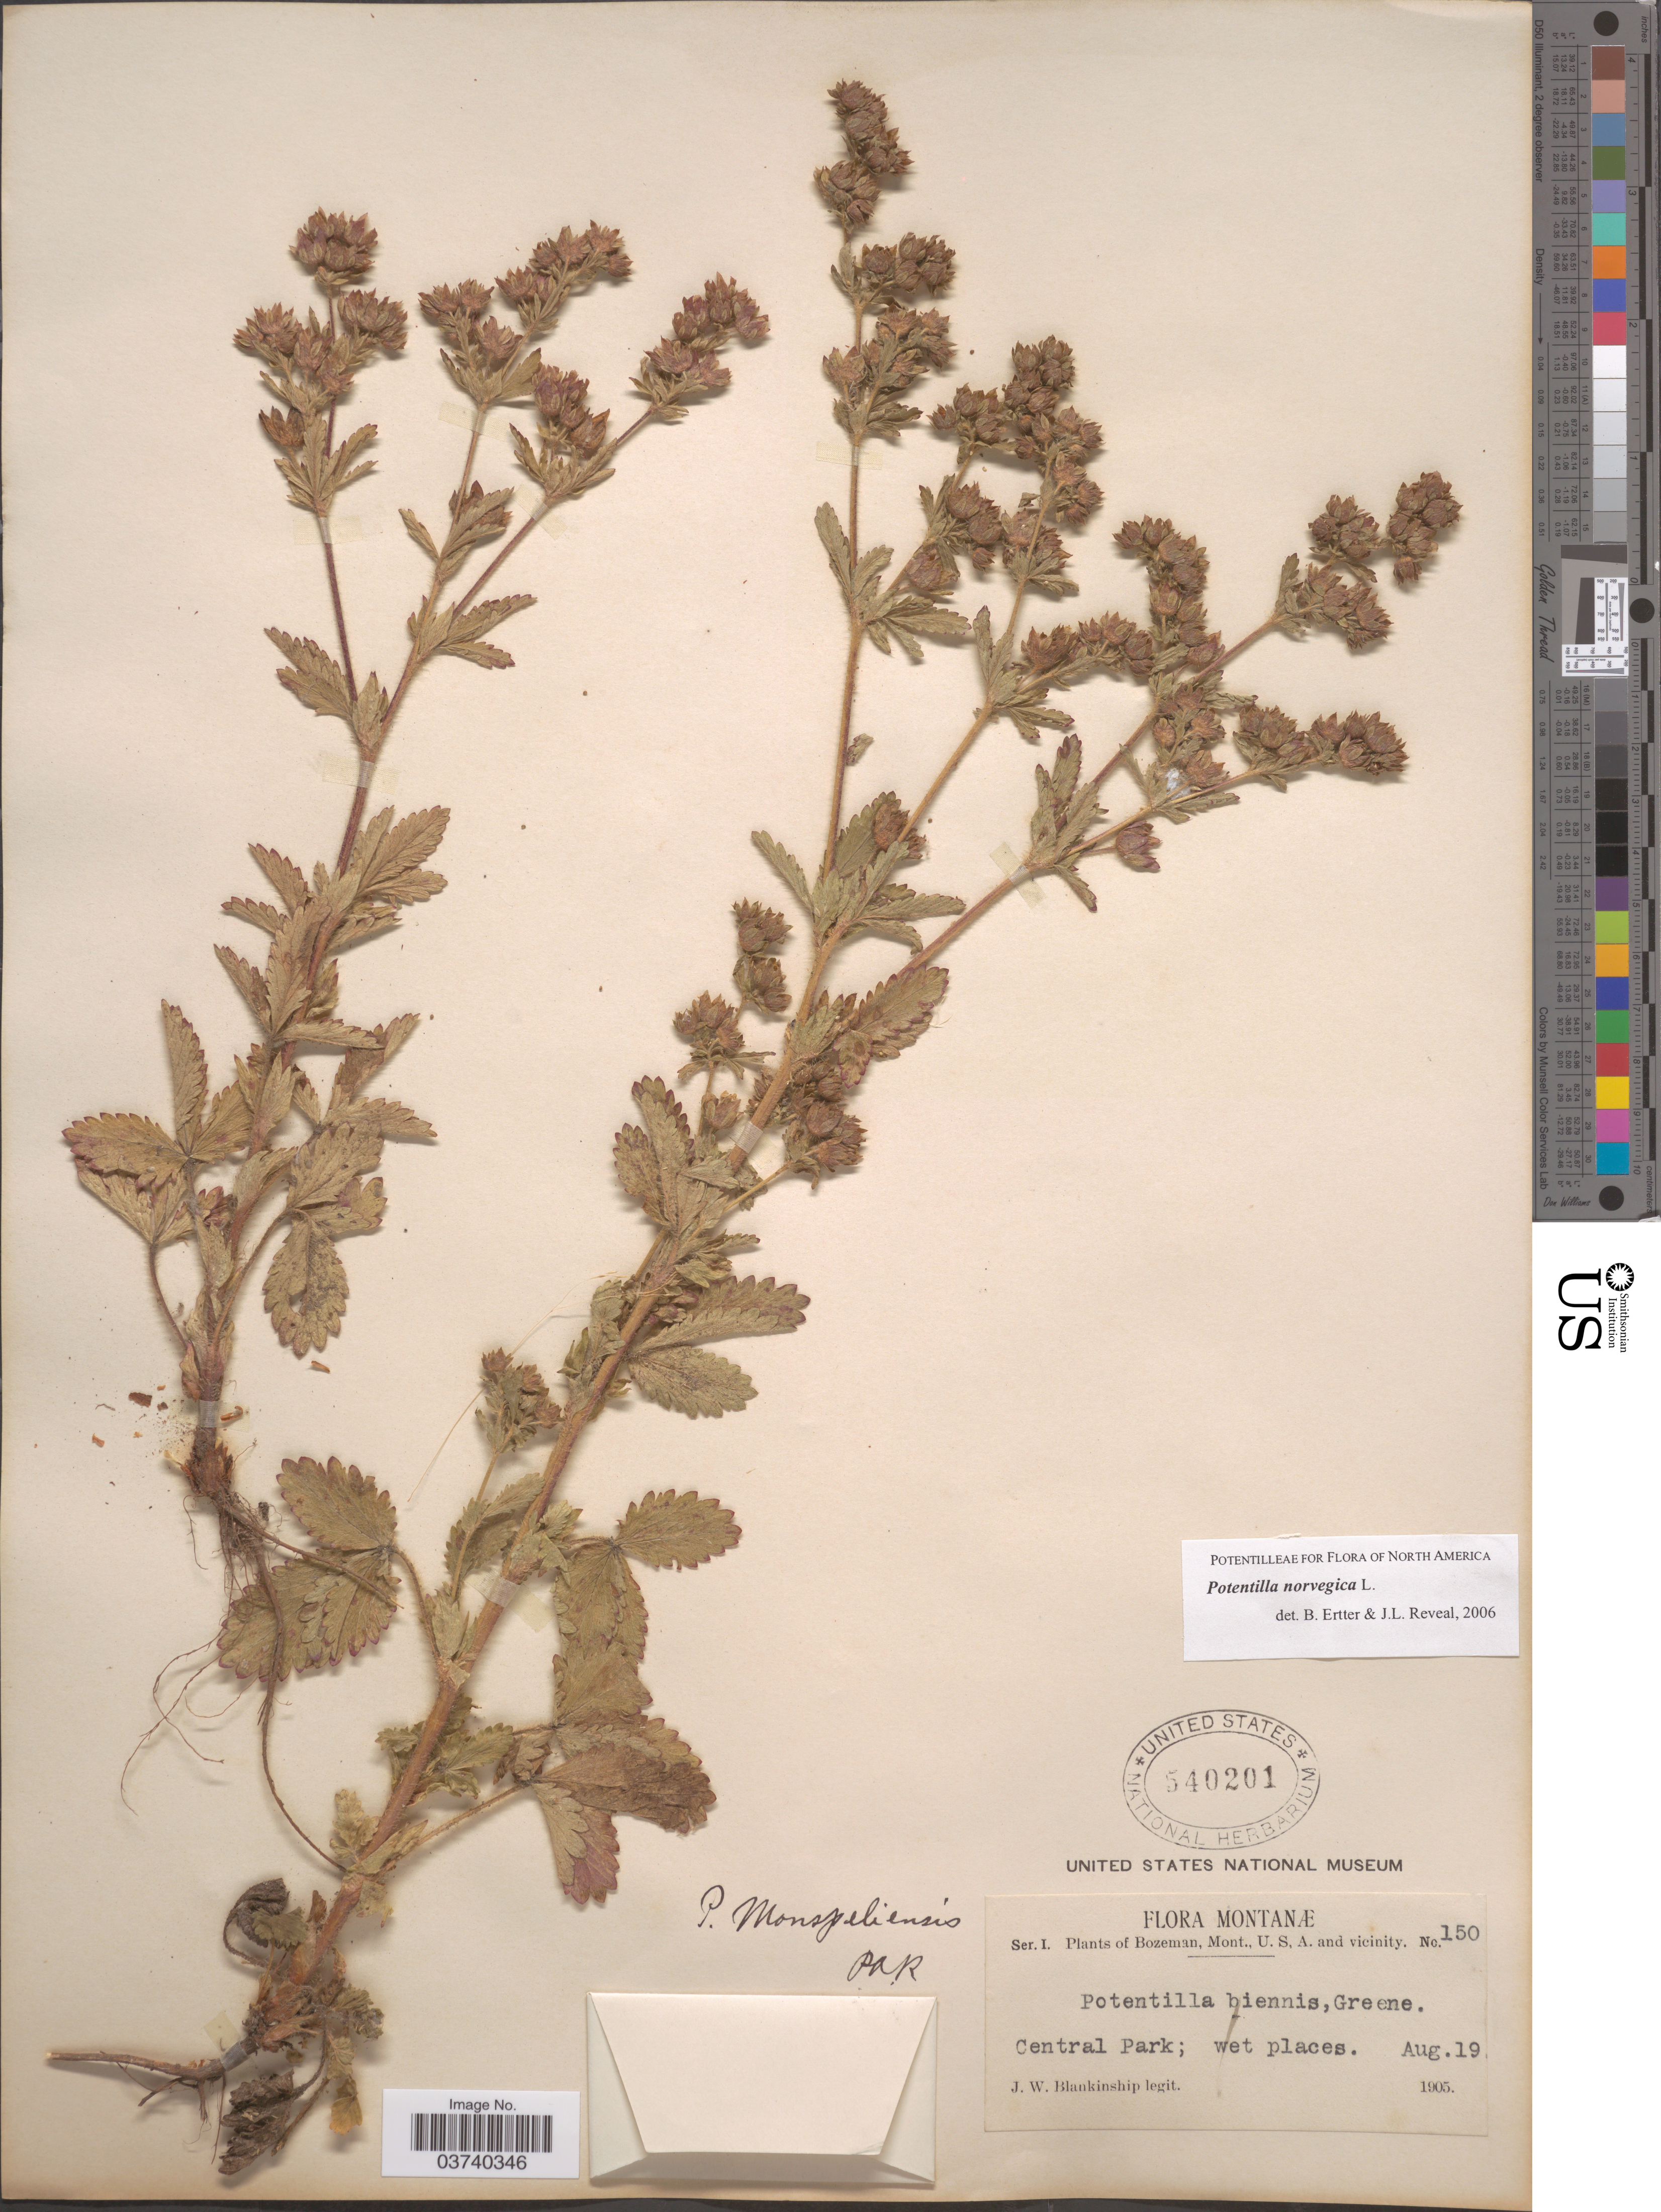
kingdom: Plantae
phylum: Tracheophyta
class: Magnoliopsida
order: Rosales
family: Rosaceae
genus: Potentilla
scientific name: Potentilla norvegica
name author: L.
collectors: J. W. Blankinship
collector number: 150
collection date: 1905-08-19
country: United States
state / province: Montana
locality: Bozeman, Mont., U. S. A. and vicinity. Central Park.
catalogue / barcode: US 540201